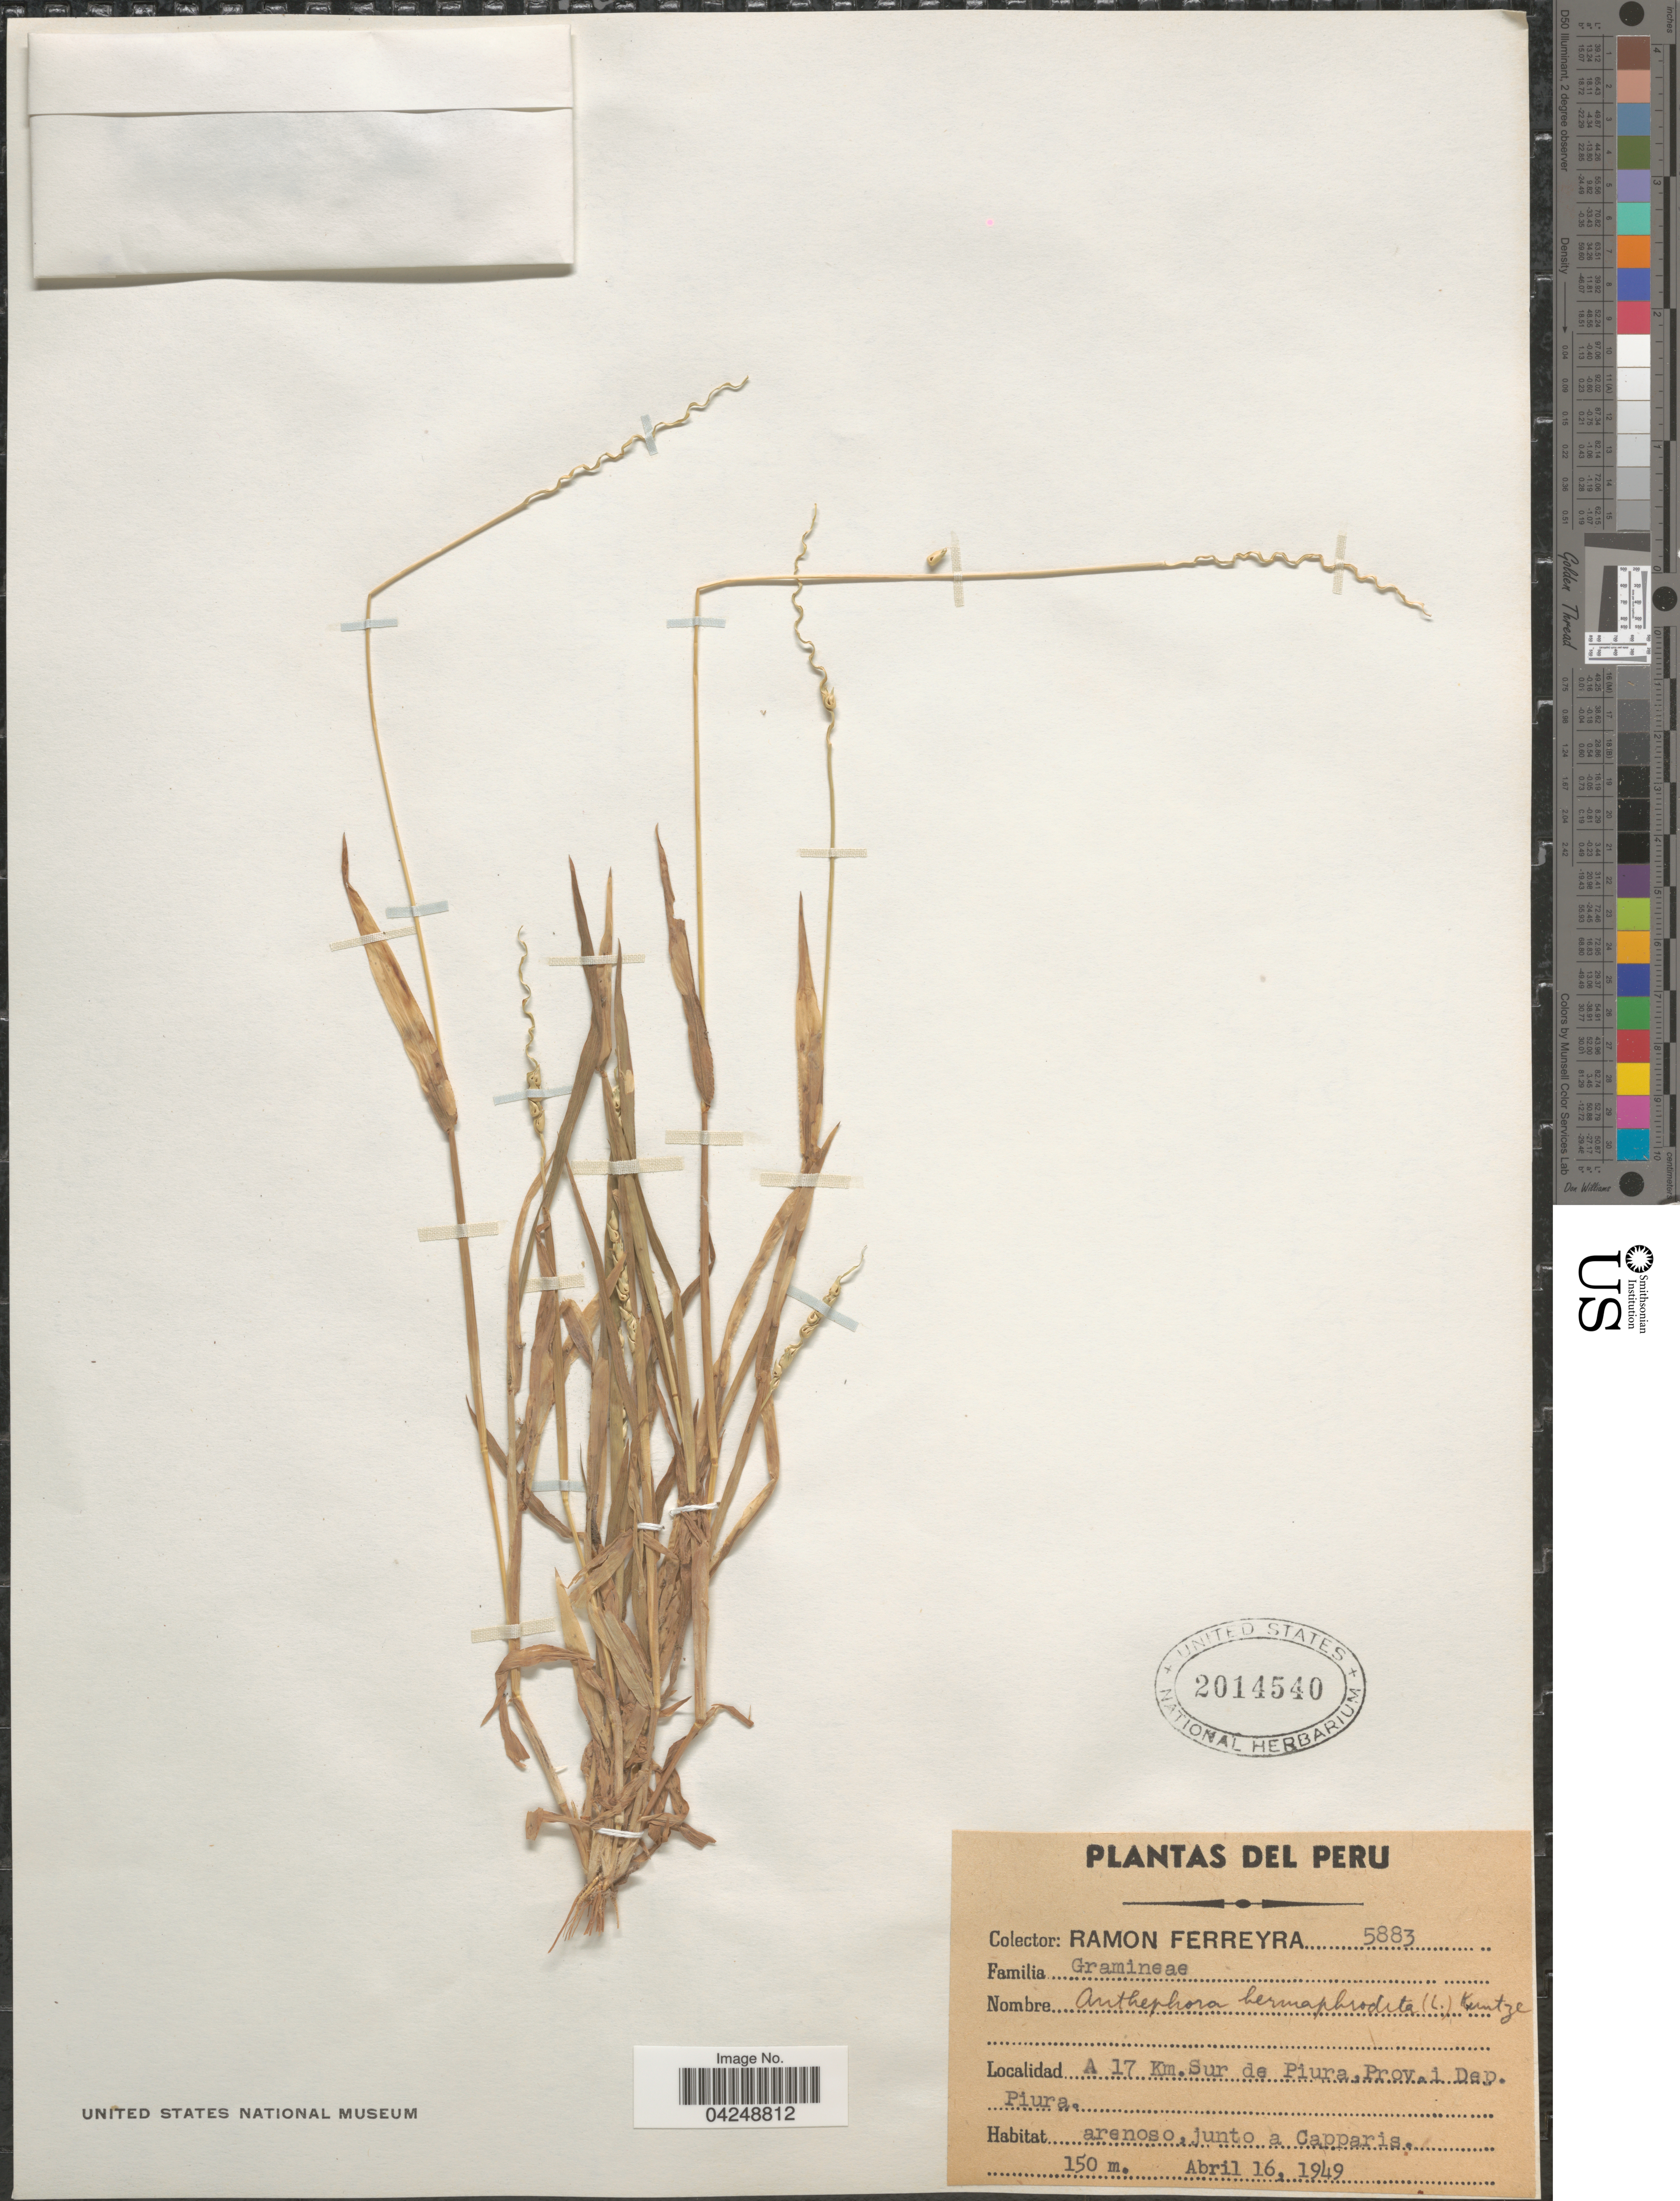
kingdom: Plantae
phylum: Tracheophyta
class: Liliopsida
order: Poales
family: Poaceae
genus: Anthephora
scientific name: Anthephora hermaphrodita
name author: (L.) Kuntze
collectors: R. A. Ferreyra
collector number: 5883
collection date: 1949-04-16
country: Peru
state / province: Piura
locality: A 17 Km. Sur de Piura, Prov. i Dep. Piura. Arenoso, junto a Capparis.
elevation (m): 150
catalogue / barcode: US 2014540